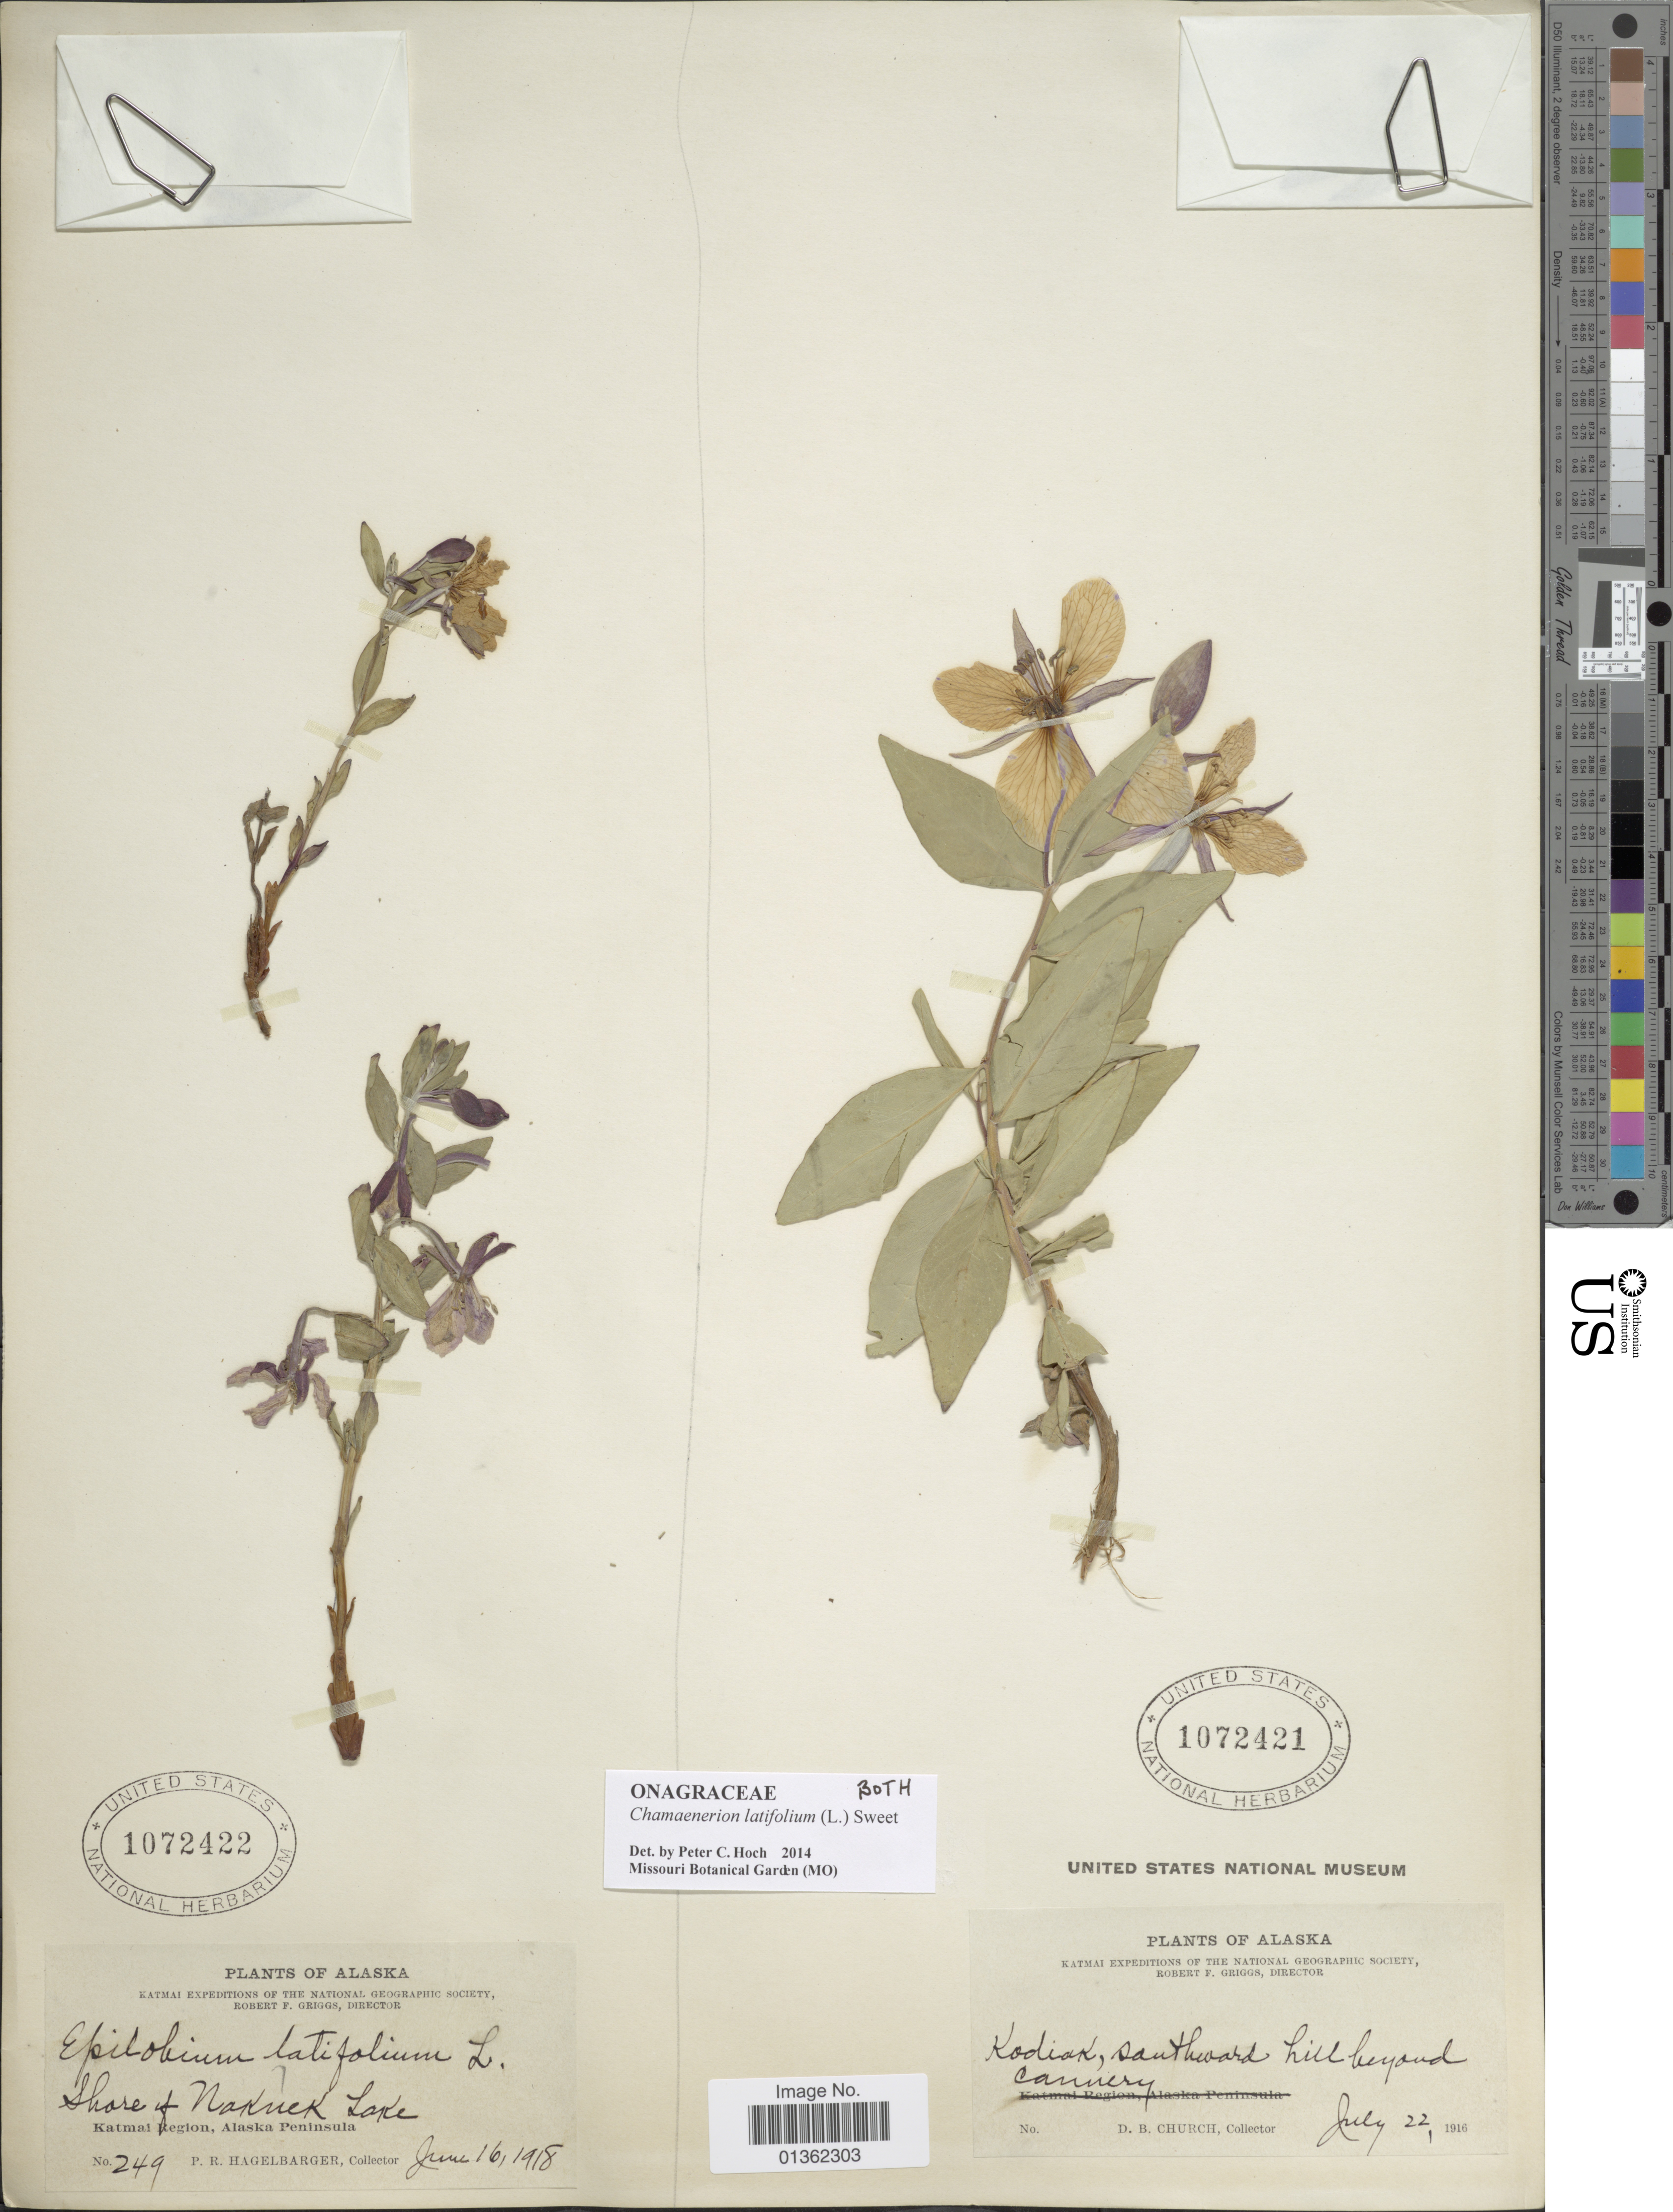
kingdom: Plantae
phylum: Tracheophyta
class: Magnoliopsida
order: Myrtales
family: Onagraceae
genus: Chamaenerion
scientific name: Chamaenerion latifolium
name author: (L.) Th. Fr. & Lange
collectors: D. Church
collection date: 1916-07-22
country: United States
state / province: Alaska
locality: Kodiak, southward hill beyond cannery.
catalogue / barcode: US 1072421